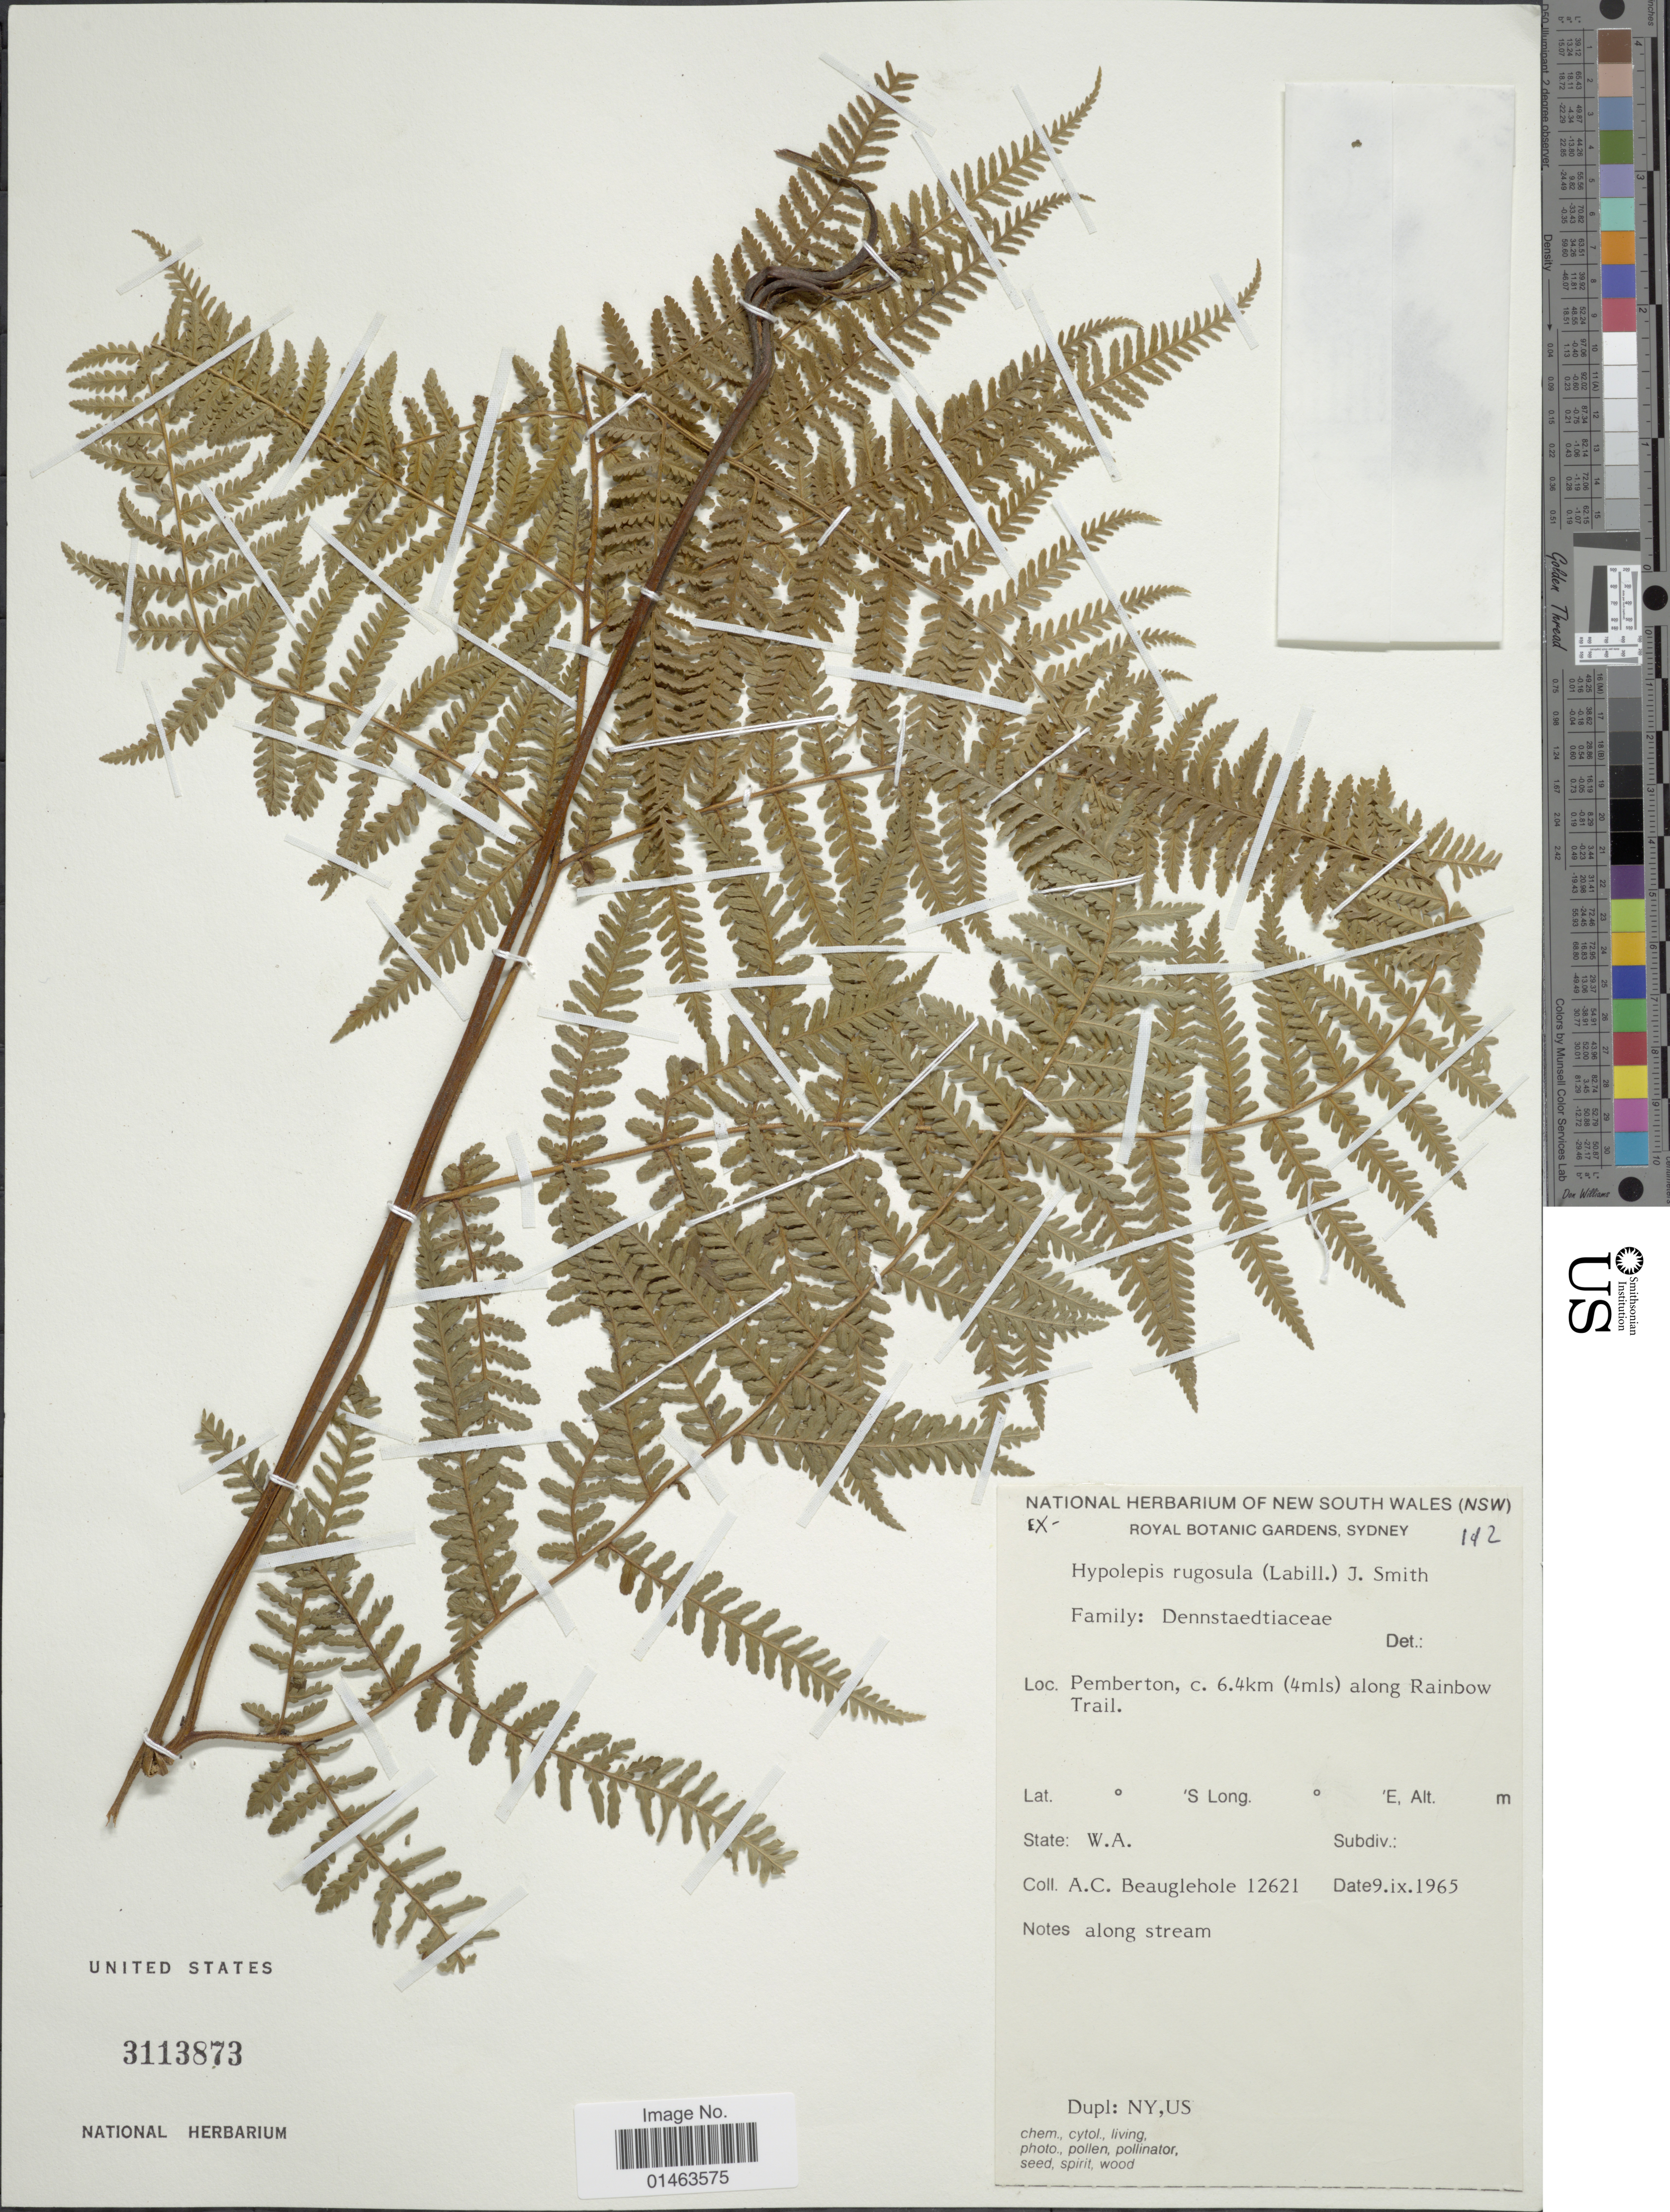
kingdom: Plantae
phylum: Tracheophyta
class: Polypodiopsida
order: Polypodiales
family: Dennstaedtiaceae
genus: Hypolepis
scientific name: Hypolepis rugosula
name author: (Labill.) J. Sm.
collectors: A. Beauglehole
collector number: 12621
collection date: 1965-09-09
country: Australia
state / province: Western Australia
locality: Pemberton, c. 6.4 km (4mls) along Rainbow Trail.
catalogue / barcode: US 3113873